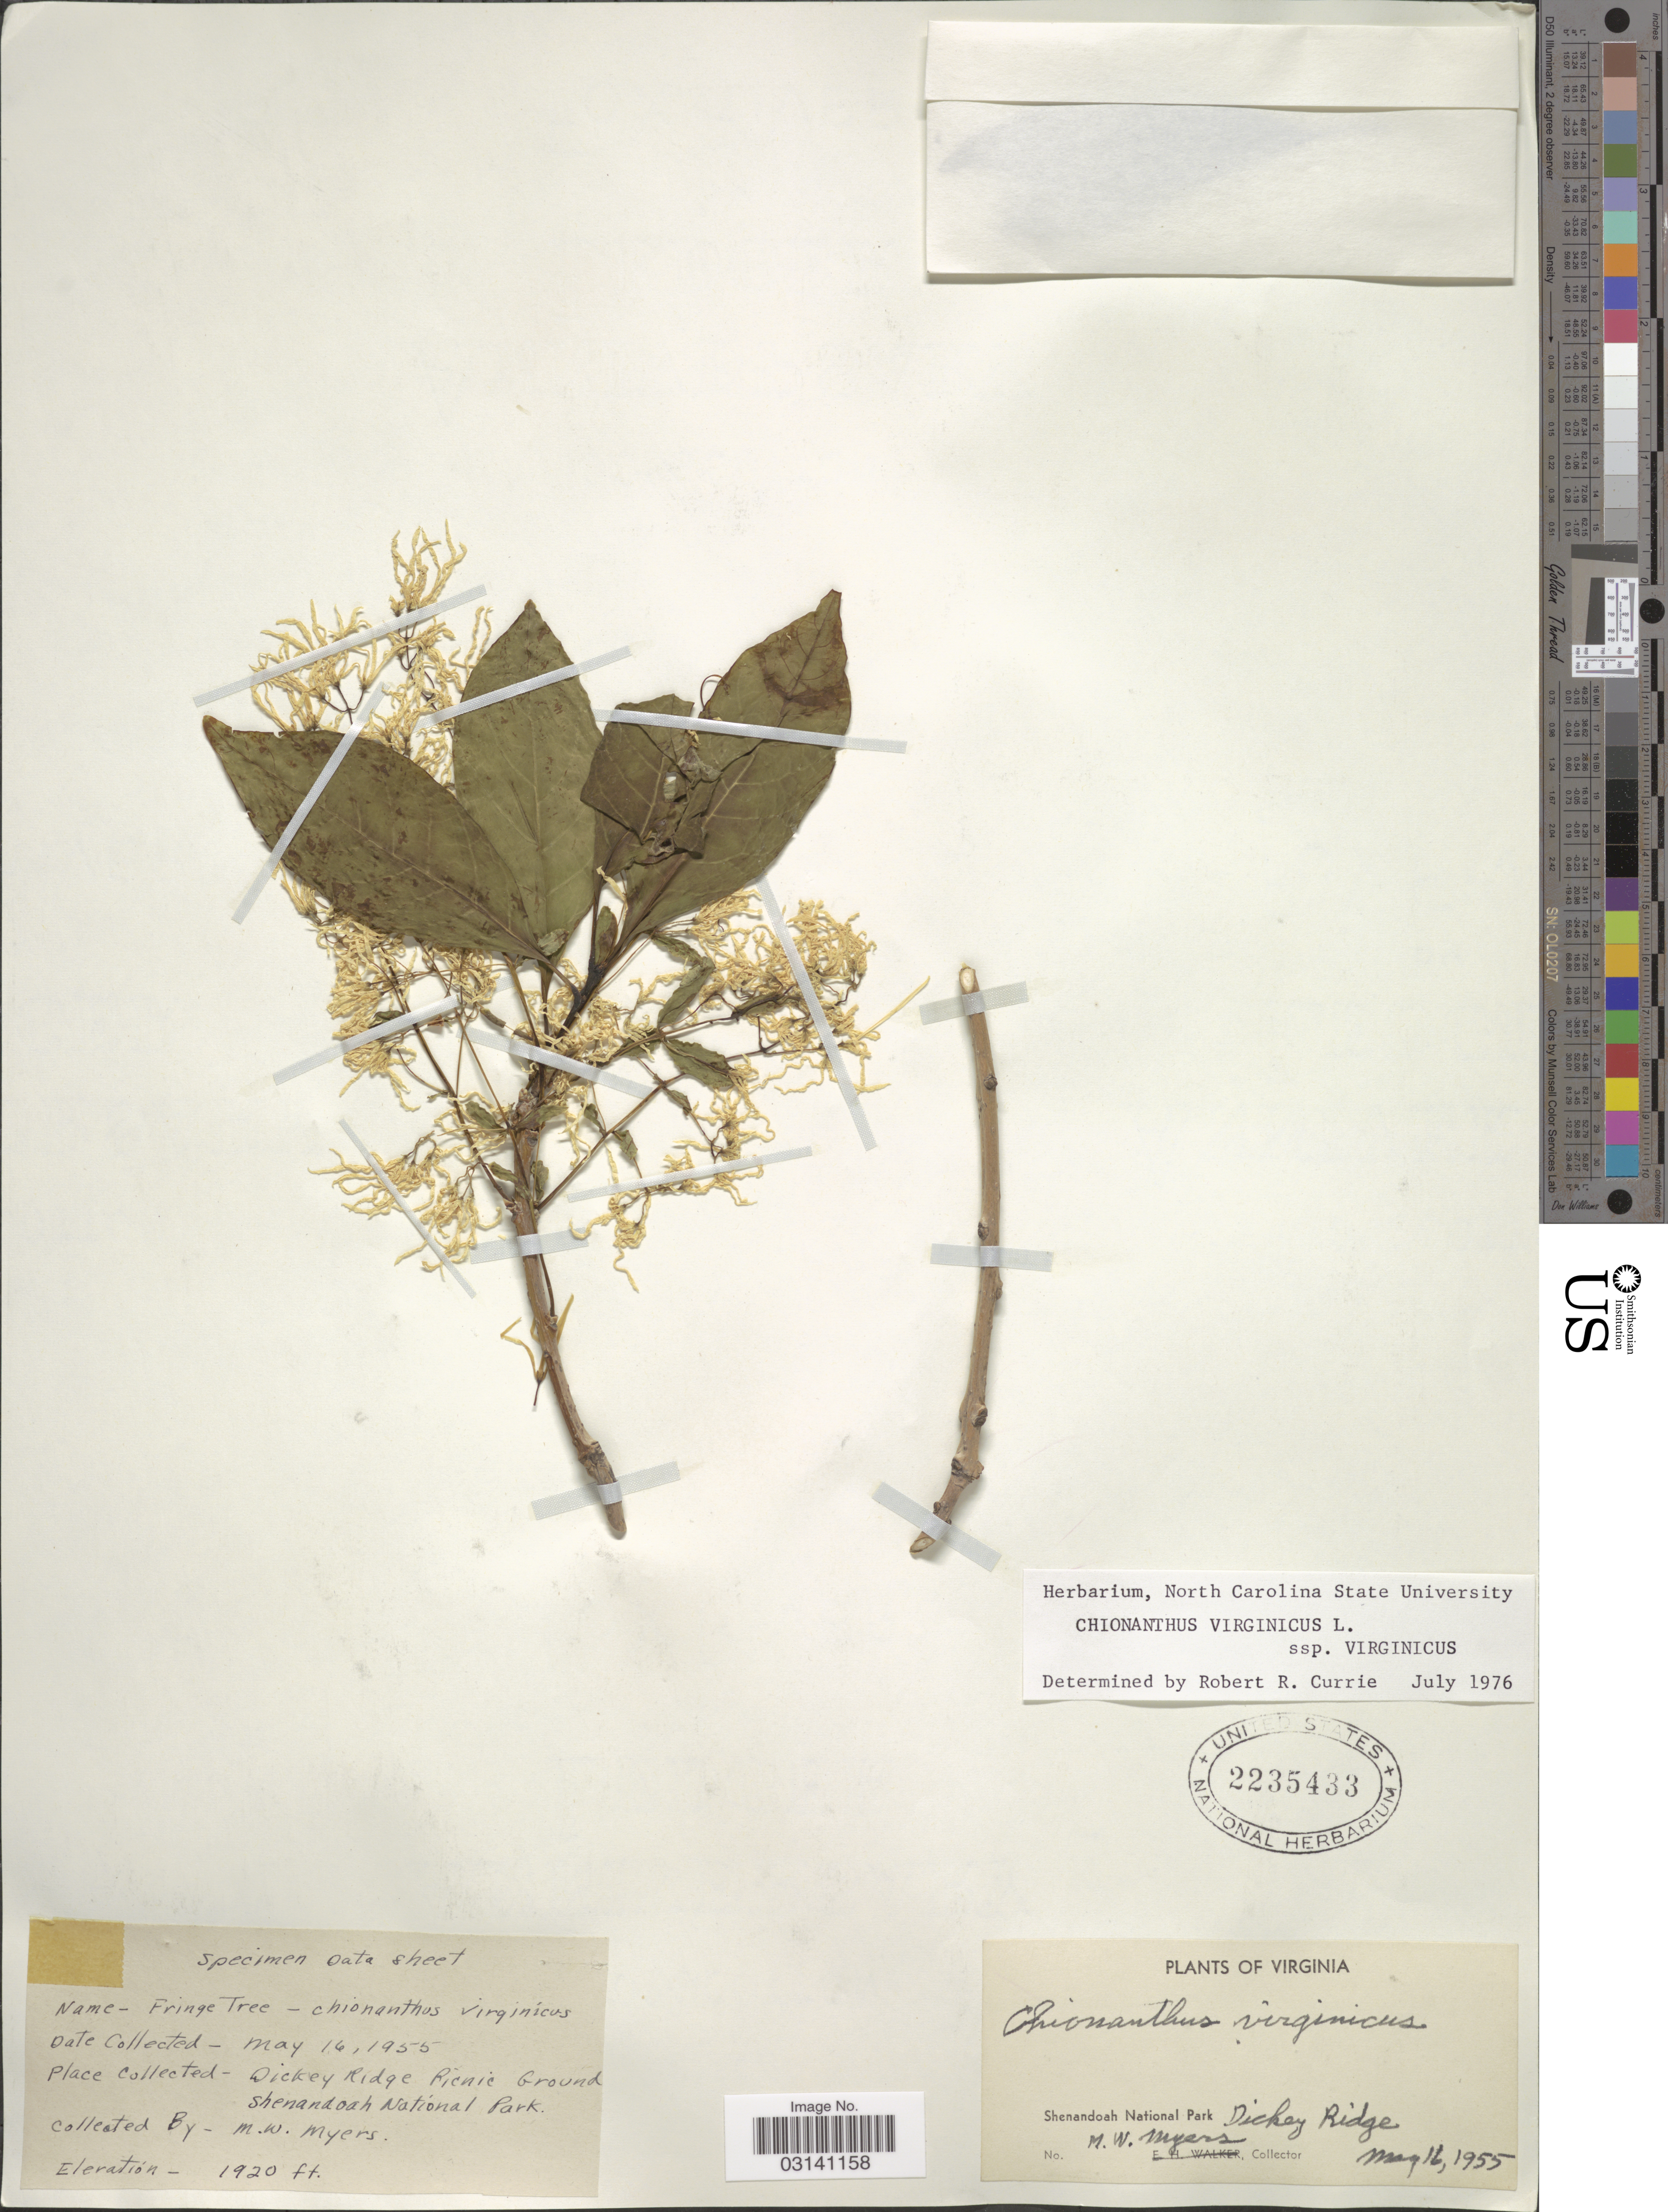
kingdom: Plantae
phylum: Tracheophyta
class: Magnoliopsida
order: Lamiales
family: Oleaceae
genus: Chionanthus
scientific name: Chionanthus virginicus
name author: L.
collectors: M. Myers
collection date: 1955-05-16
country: United States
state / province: Virginia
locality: Shenandoah National Park. Dickey Ridge Picnic Ground.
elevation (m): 585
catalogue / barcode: US 2235433